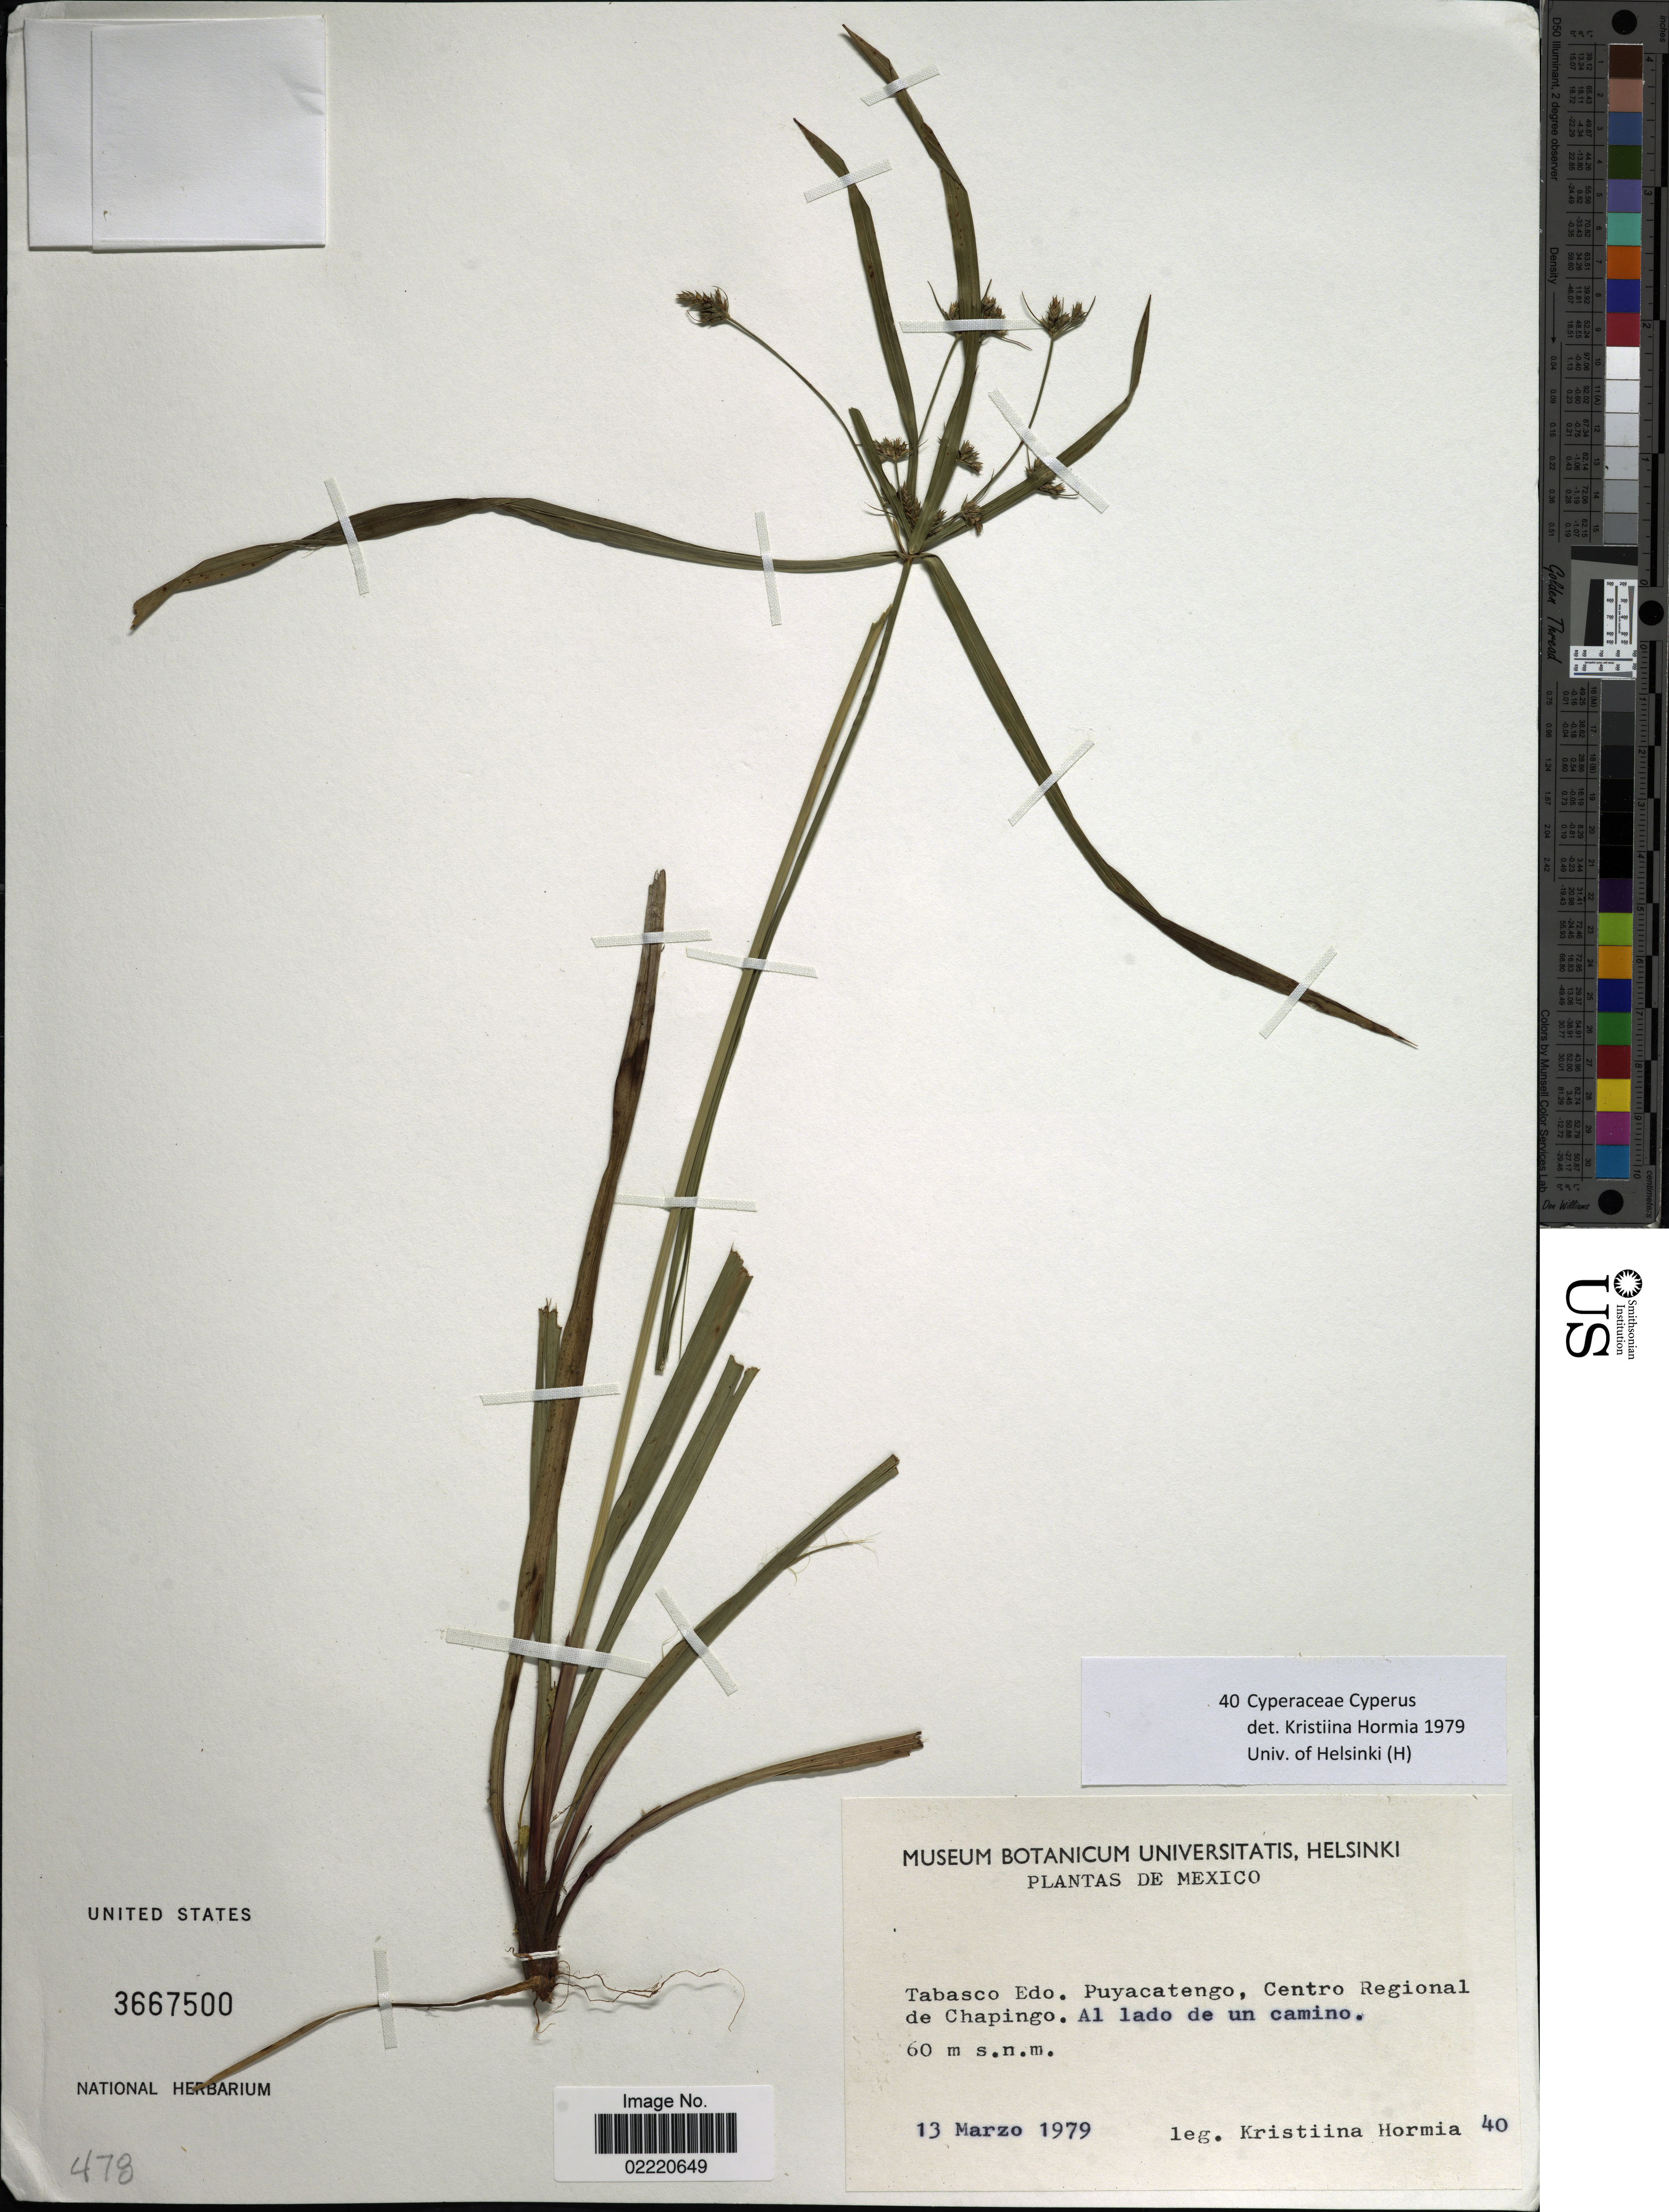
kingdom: Plantae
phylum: Tracheophyta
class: Liliopsida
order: Poales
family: Cyperaceae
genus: Cyperus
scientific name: Cyperus laxus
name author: Lam.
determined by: Strong, Mark T., (BOT), Smithsonian Institution - National Museum of Natural History (UNITED STATES)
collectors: K. Hormia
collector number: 40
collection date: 1979-03-13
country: Mexico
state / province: Tabasco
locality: Tabasco, Edo. Puyacatengo, Centro Regional de Chapingo, Al aldo de un camino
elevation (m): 60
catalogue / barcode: US 3667500